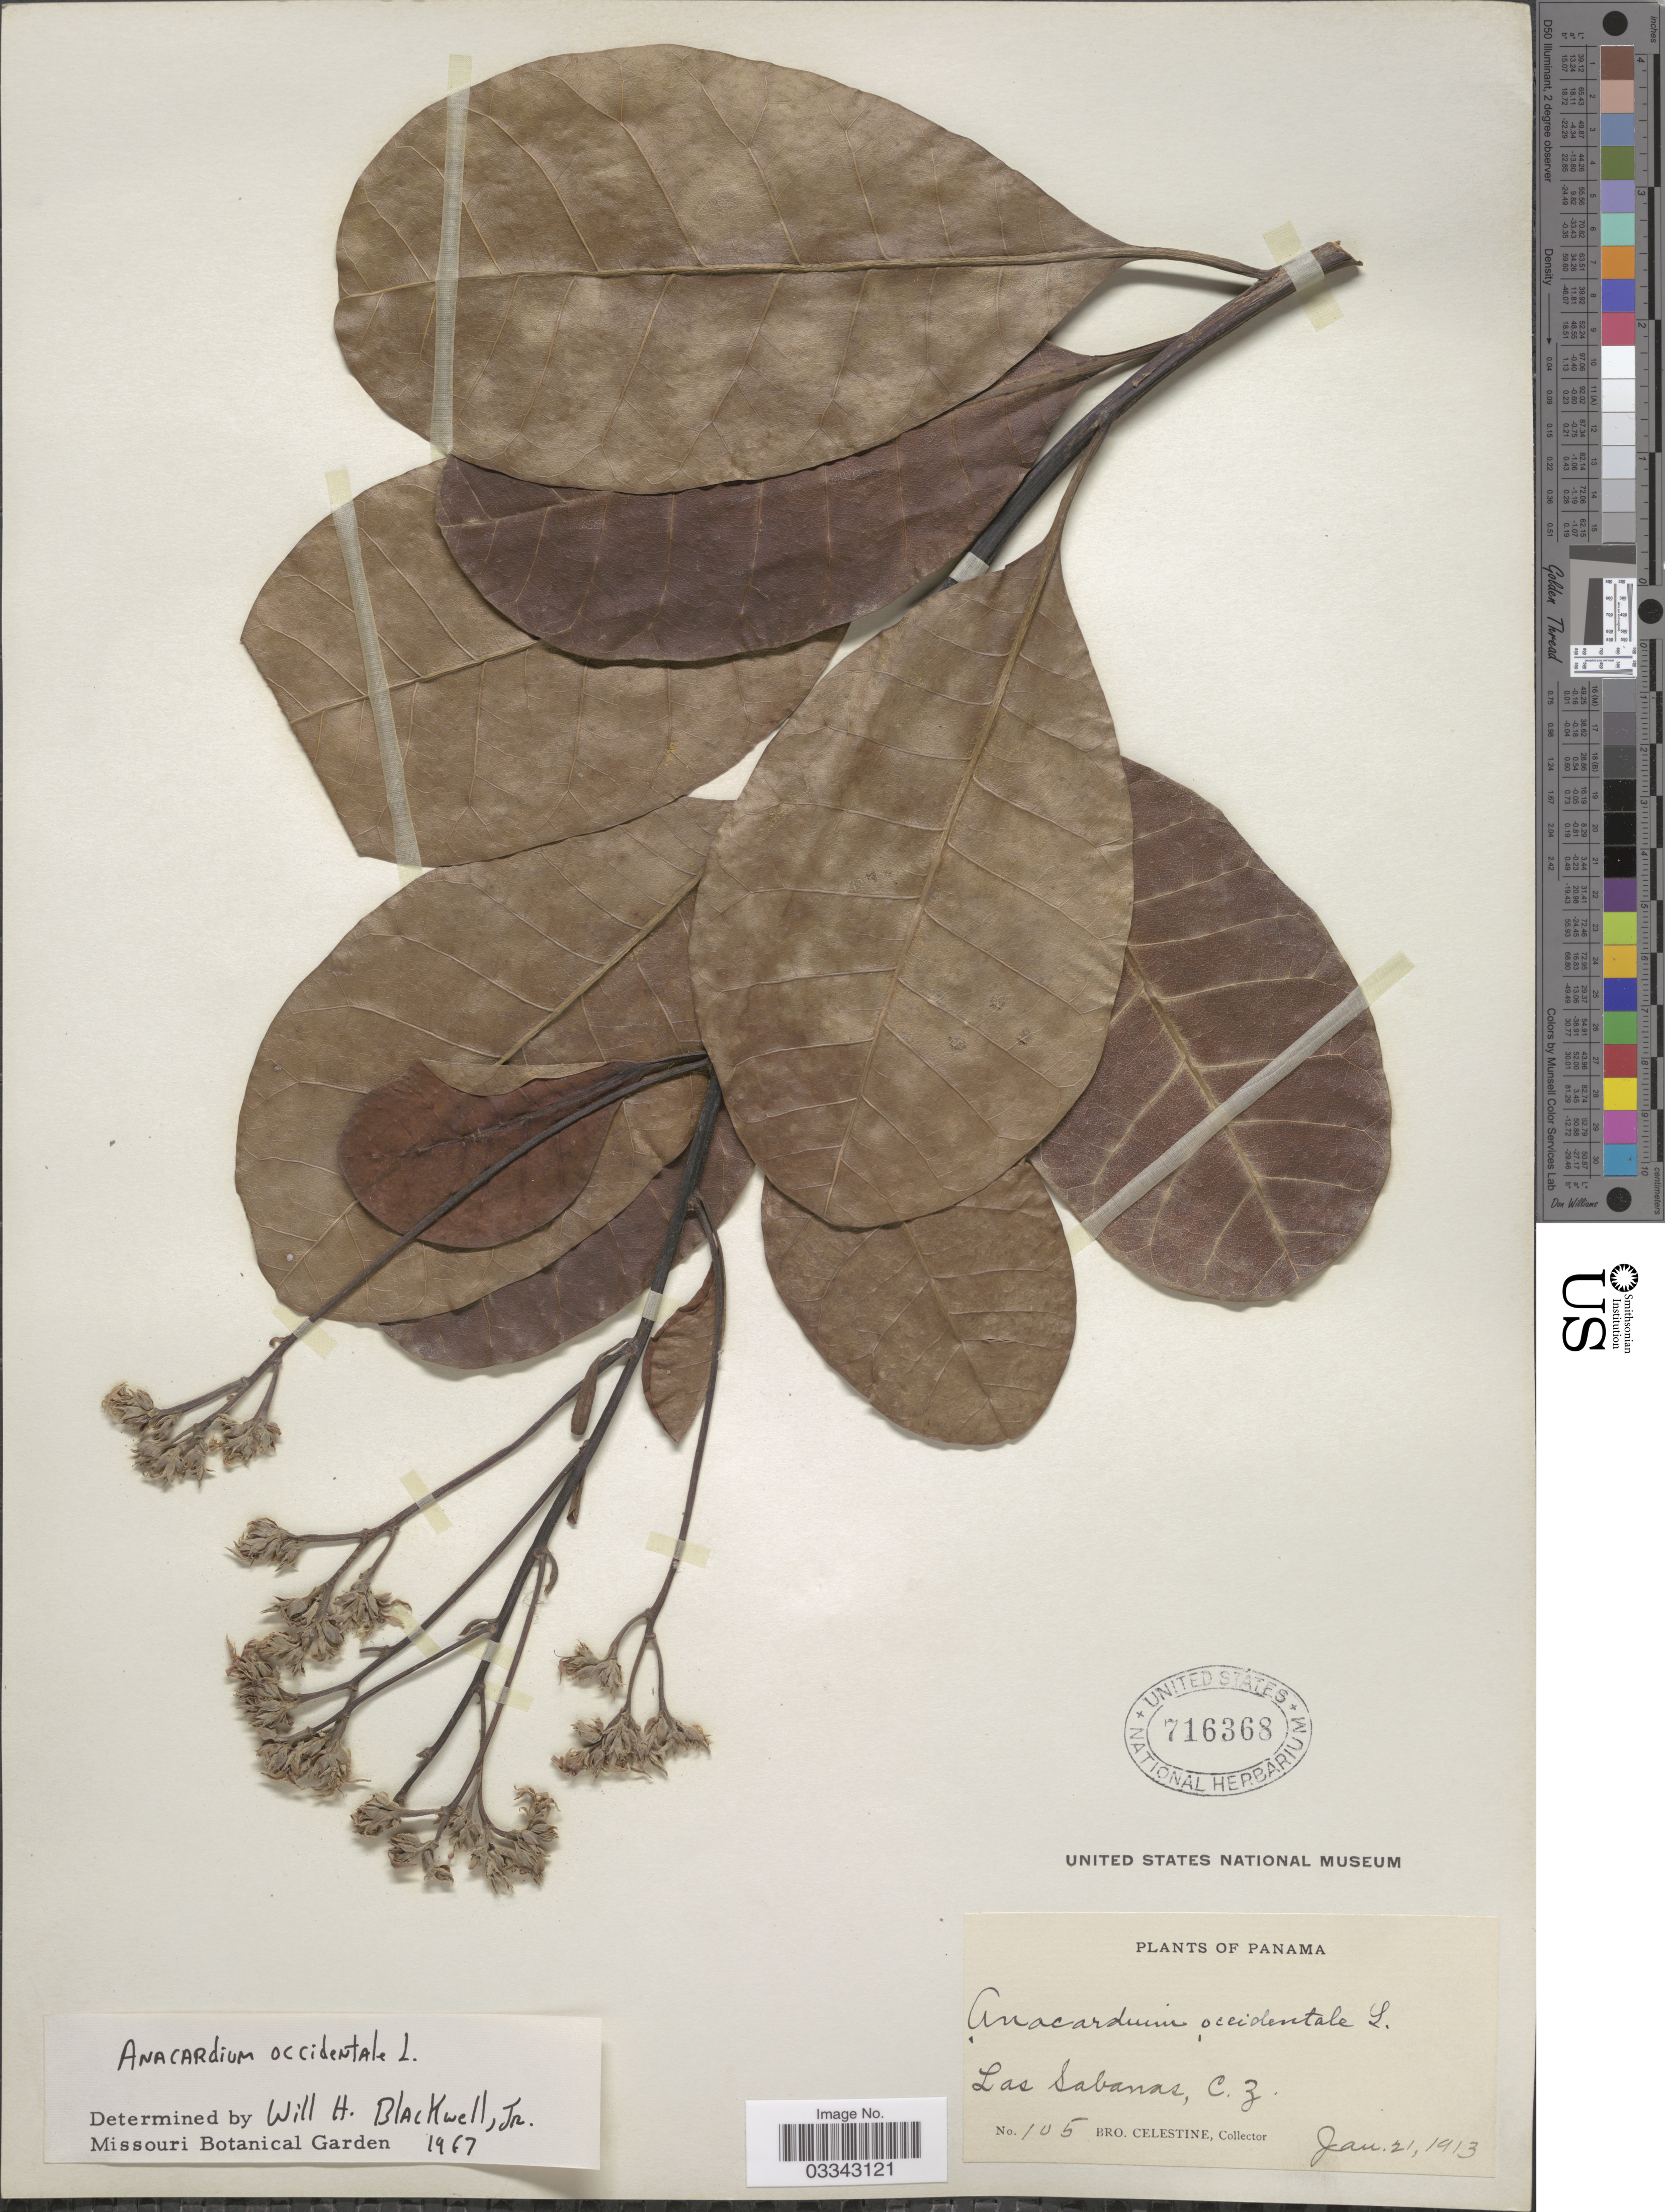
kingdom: Plantae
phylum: Tracheophyta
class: Magnoliopsida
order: Sapindales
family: Anacardiaceae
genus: Anacardium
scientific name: Anacardium occidentale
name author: L.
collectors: B. Celestine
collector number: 105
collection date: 1913-01-21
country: Panama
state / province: Colón / Panamá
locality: Las Sabanas, C. Z.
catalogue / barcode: US 716368